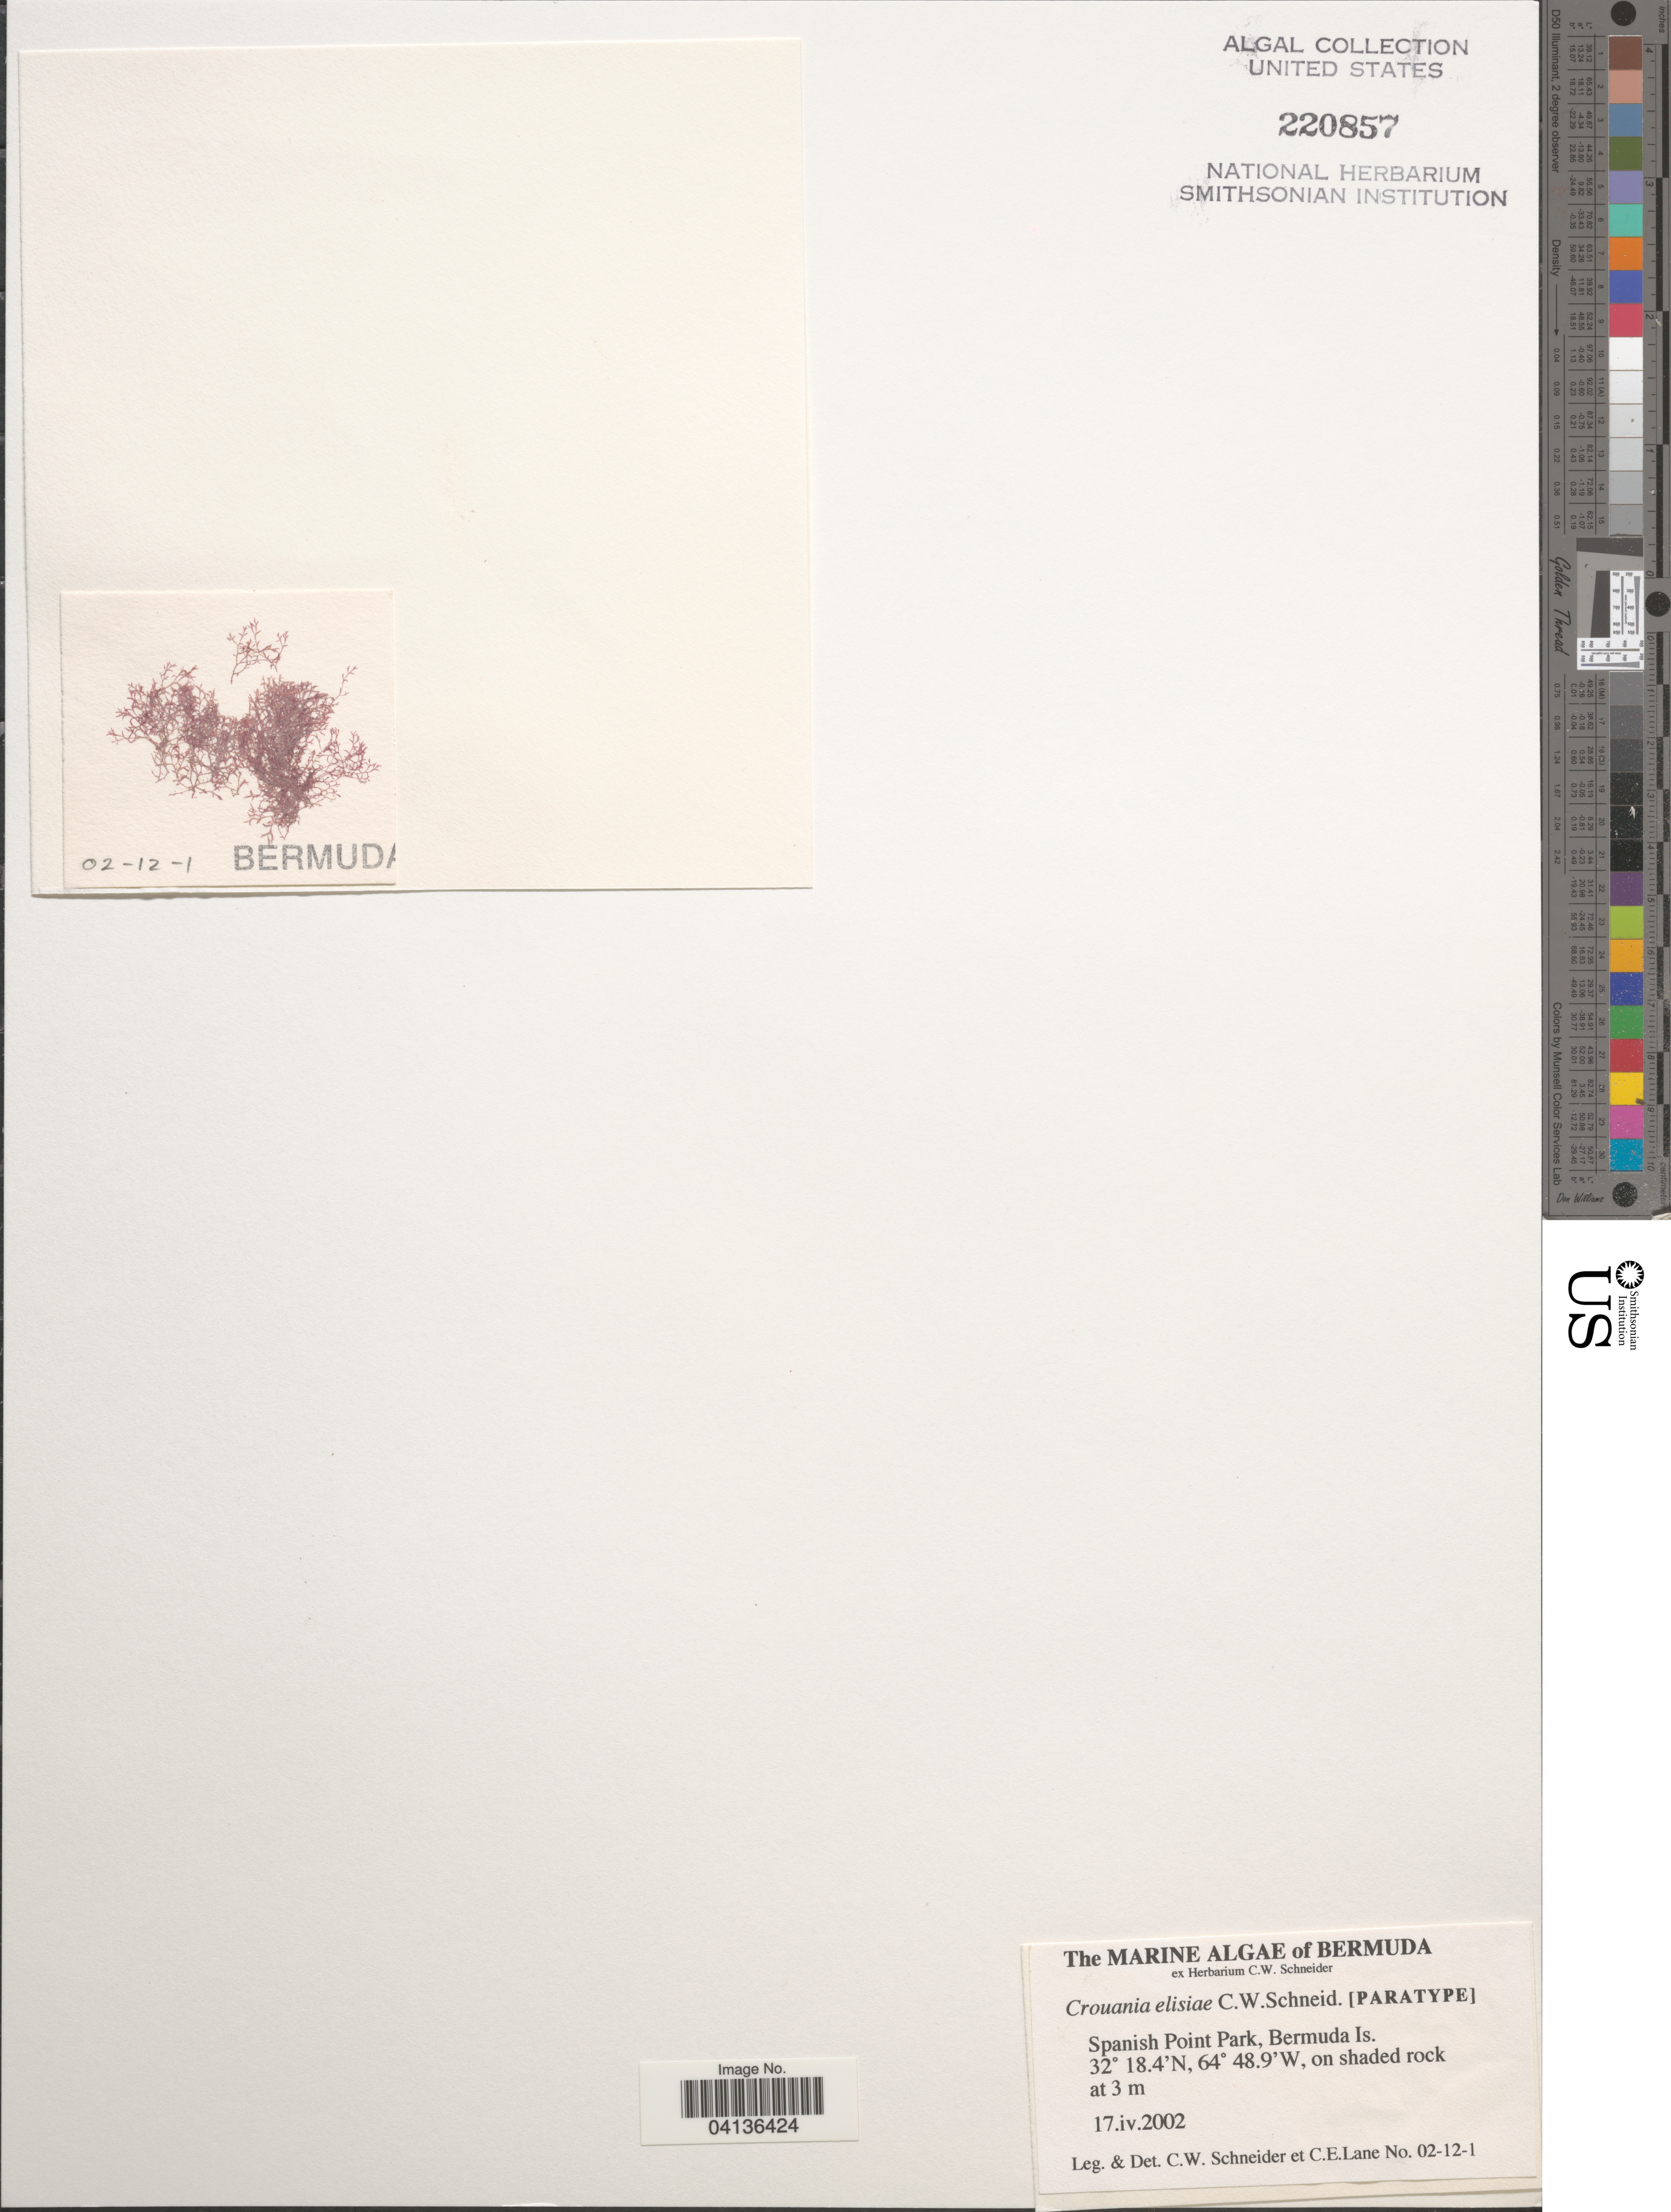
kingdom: Plantae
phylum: Rhodophyta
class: Florideophyceae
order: Ceramiales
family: Callithamniaceae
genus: Crouania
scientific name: Crouania eliseae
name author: C.W. Schneid.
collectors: C. W.Schneider & C. E. Lane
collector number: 02-12-1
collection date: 2002-04-17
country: Bermuda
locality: Spanish Point Park, Bermuda Is.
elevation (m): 3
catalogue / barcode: US 220857